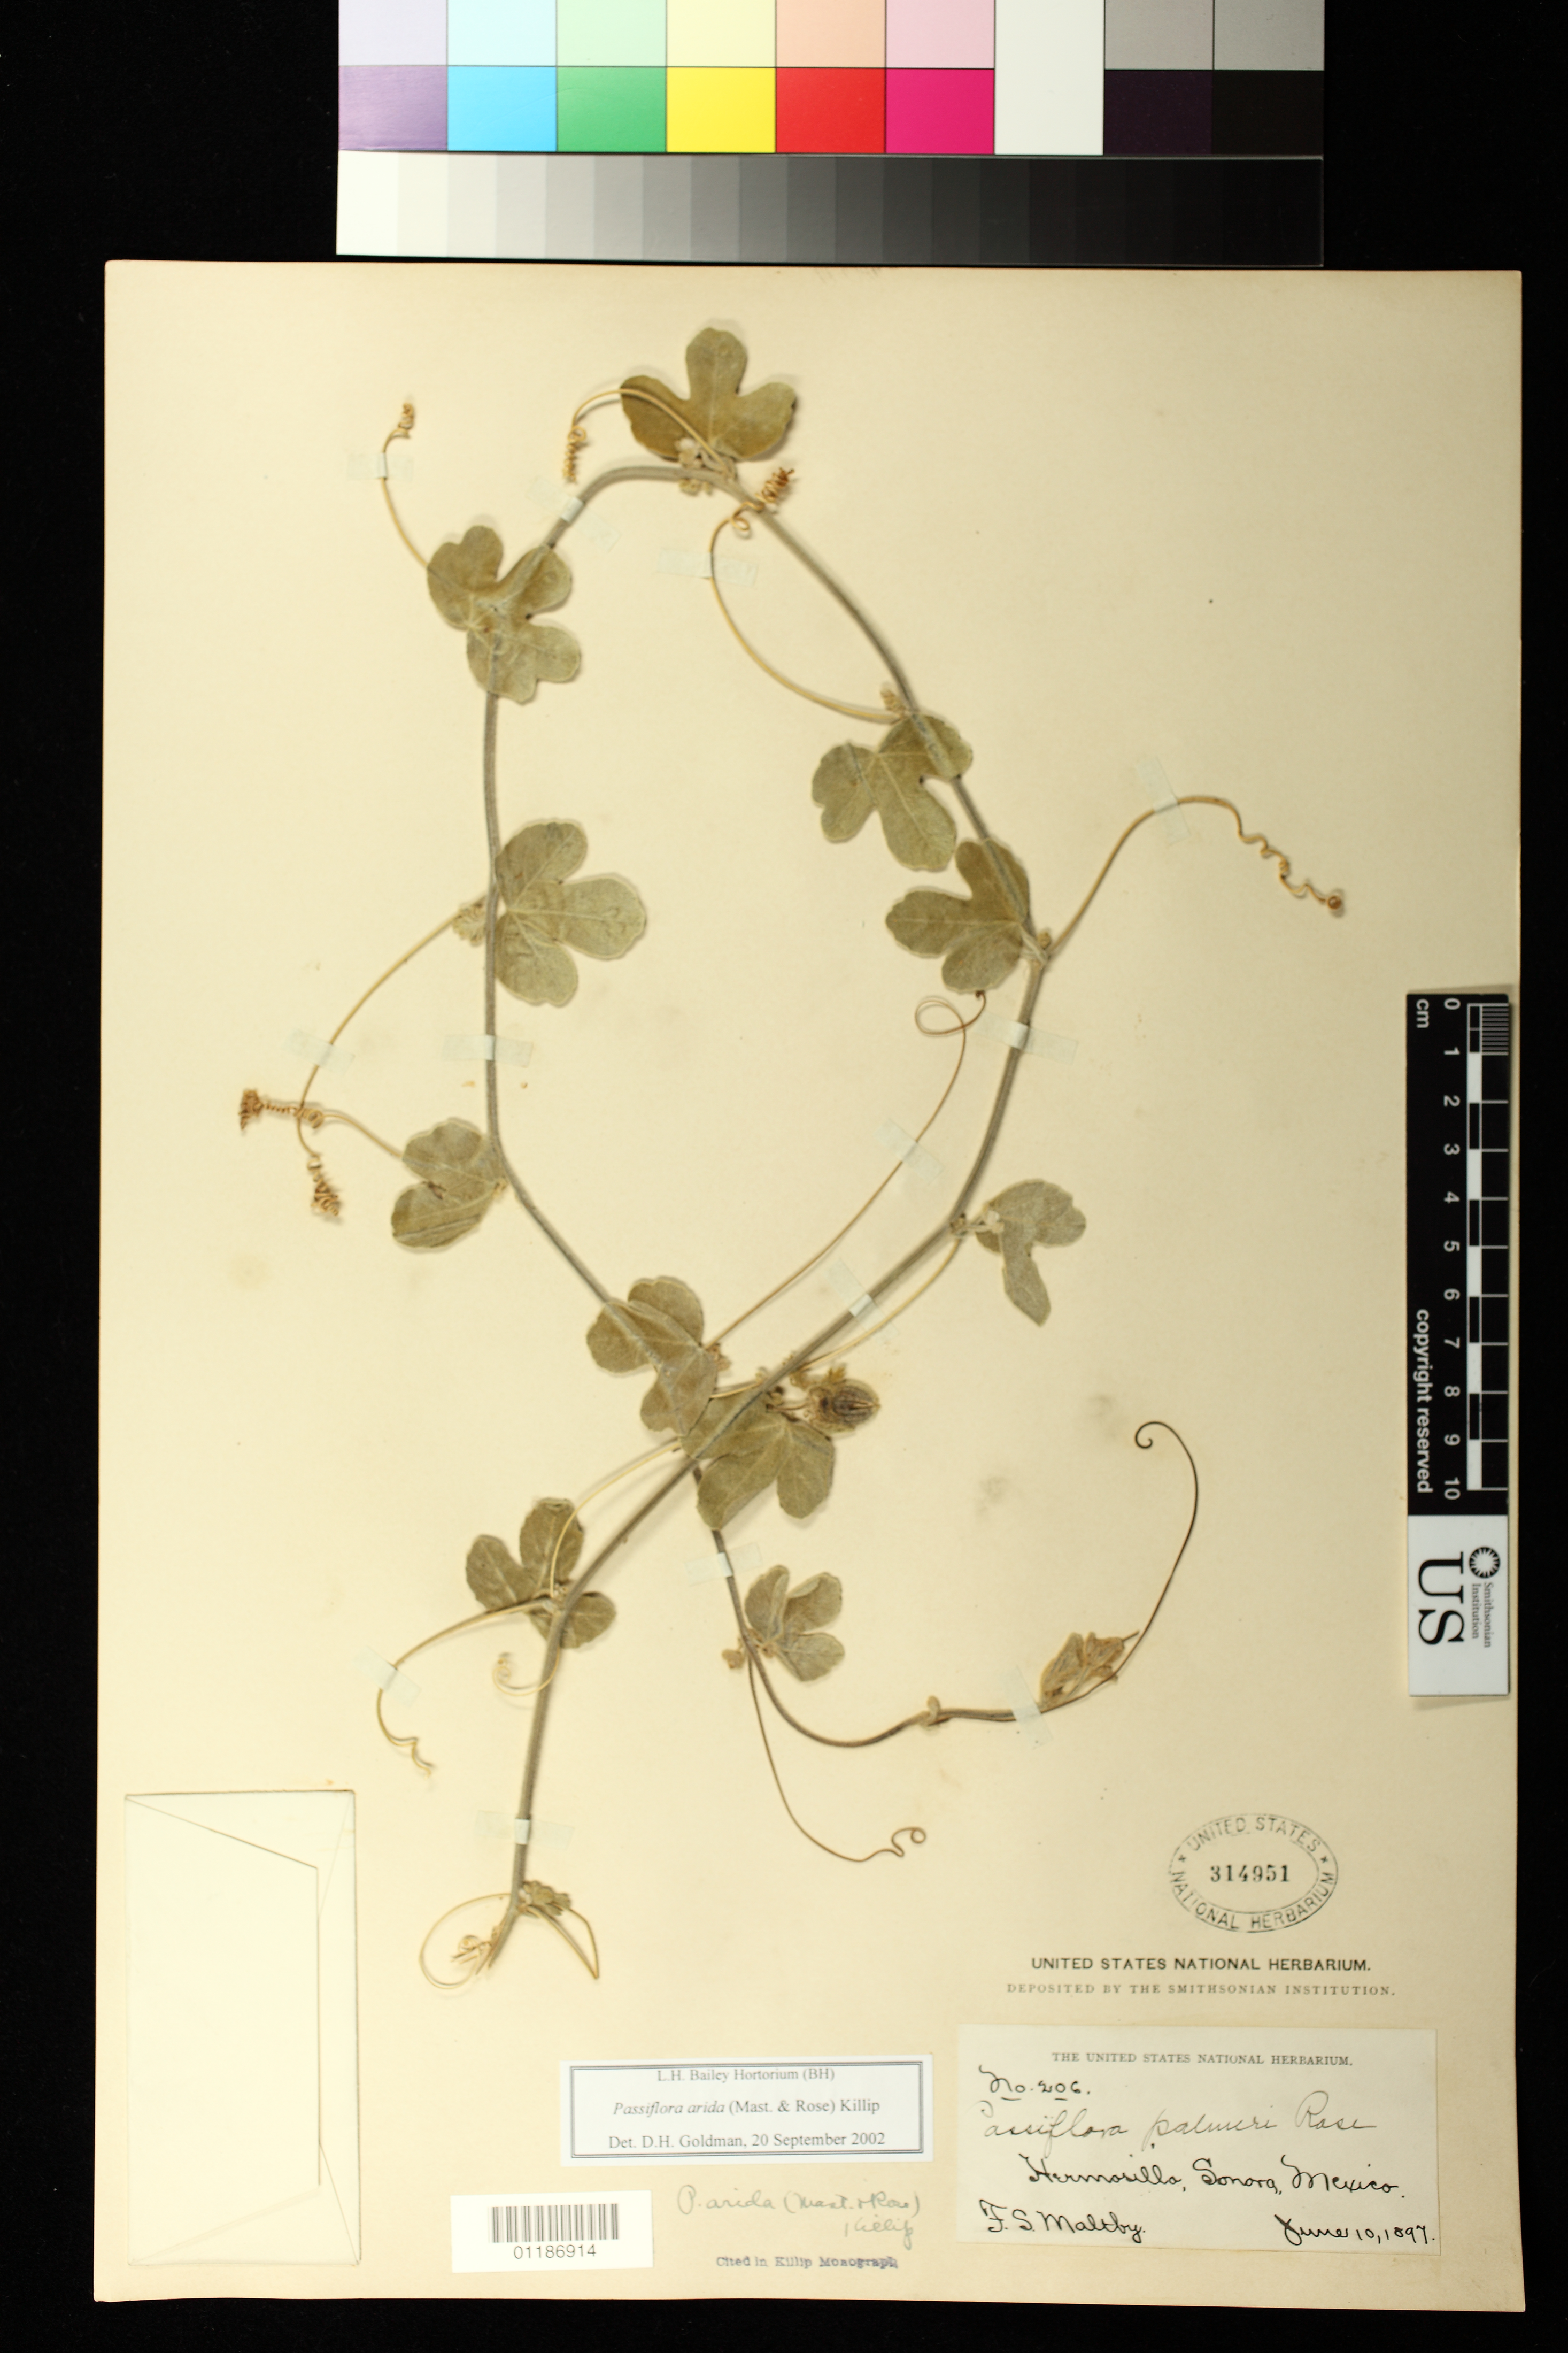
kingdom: Plantae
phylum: Tracheophyta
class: Magnoliopsida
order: Malpighiales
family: Passifloraceae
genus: Passiflora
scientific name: Passiflora pentaschista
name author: (Killip) Svoboda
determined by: Svoboda, Harlan T., (NA), US Department of Agriculture (UNITED STATES)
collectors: T. S. Maltby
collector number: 206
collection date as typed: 10 Jun 1897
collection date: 1897-06-10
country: Mexico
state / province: Sonora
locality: Hermosillo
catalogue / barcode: US 314951